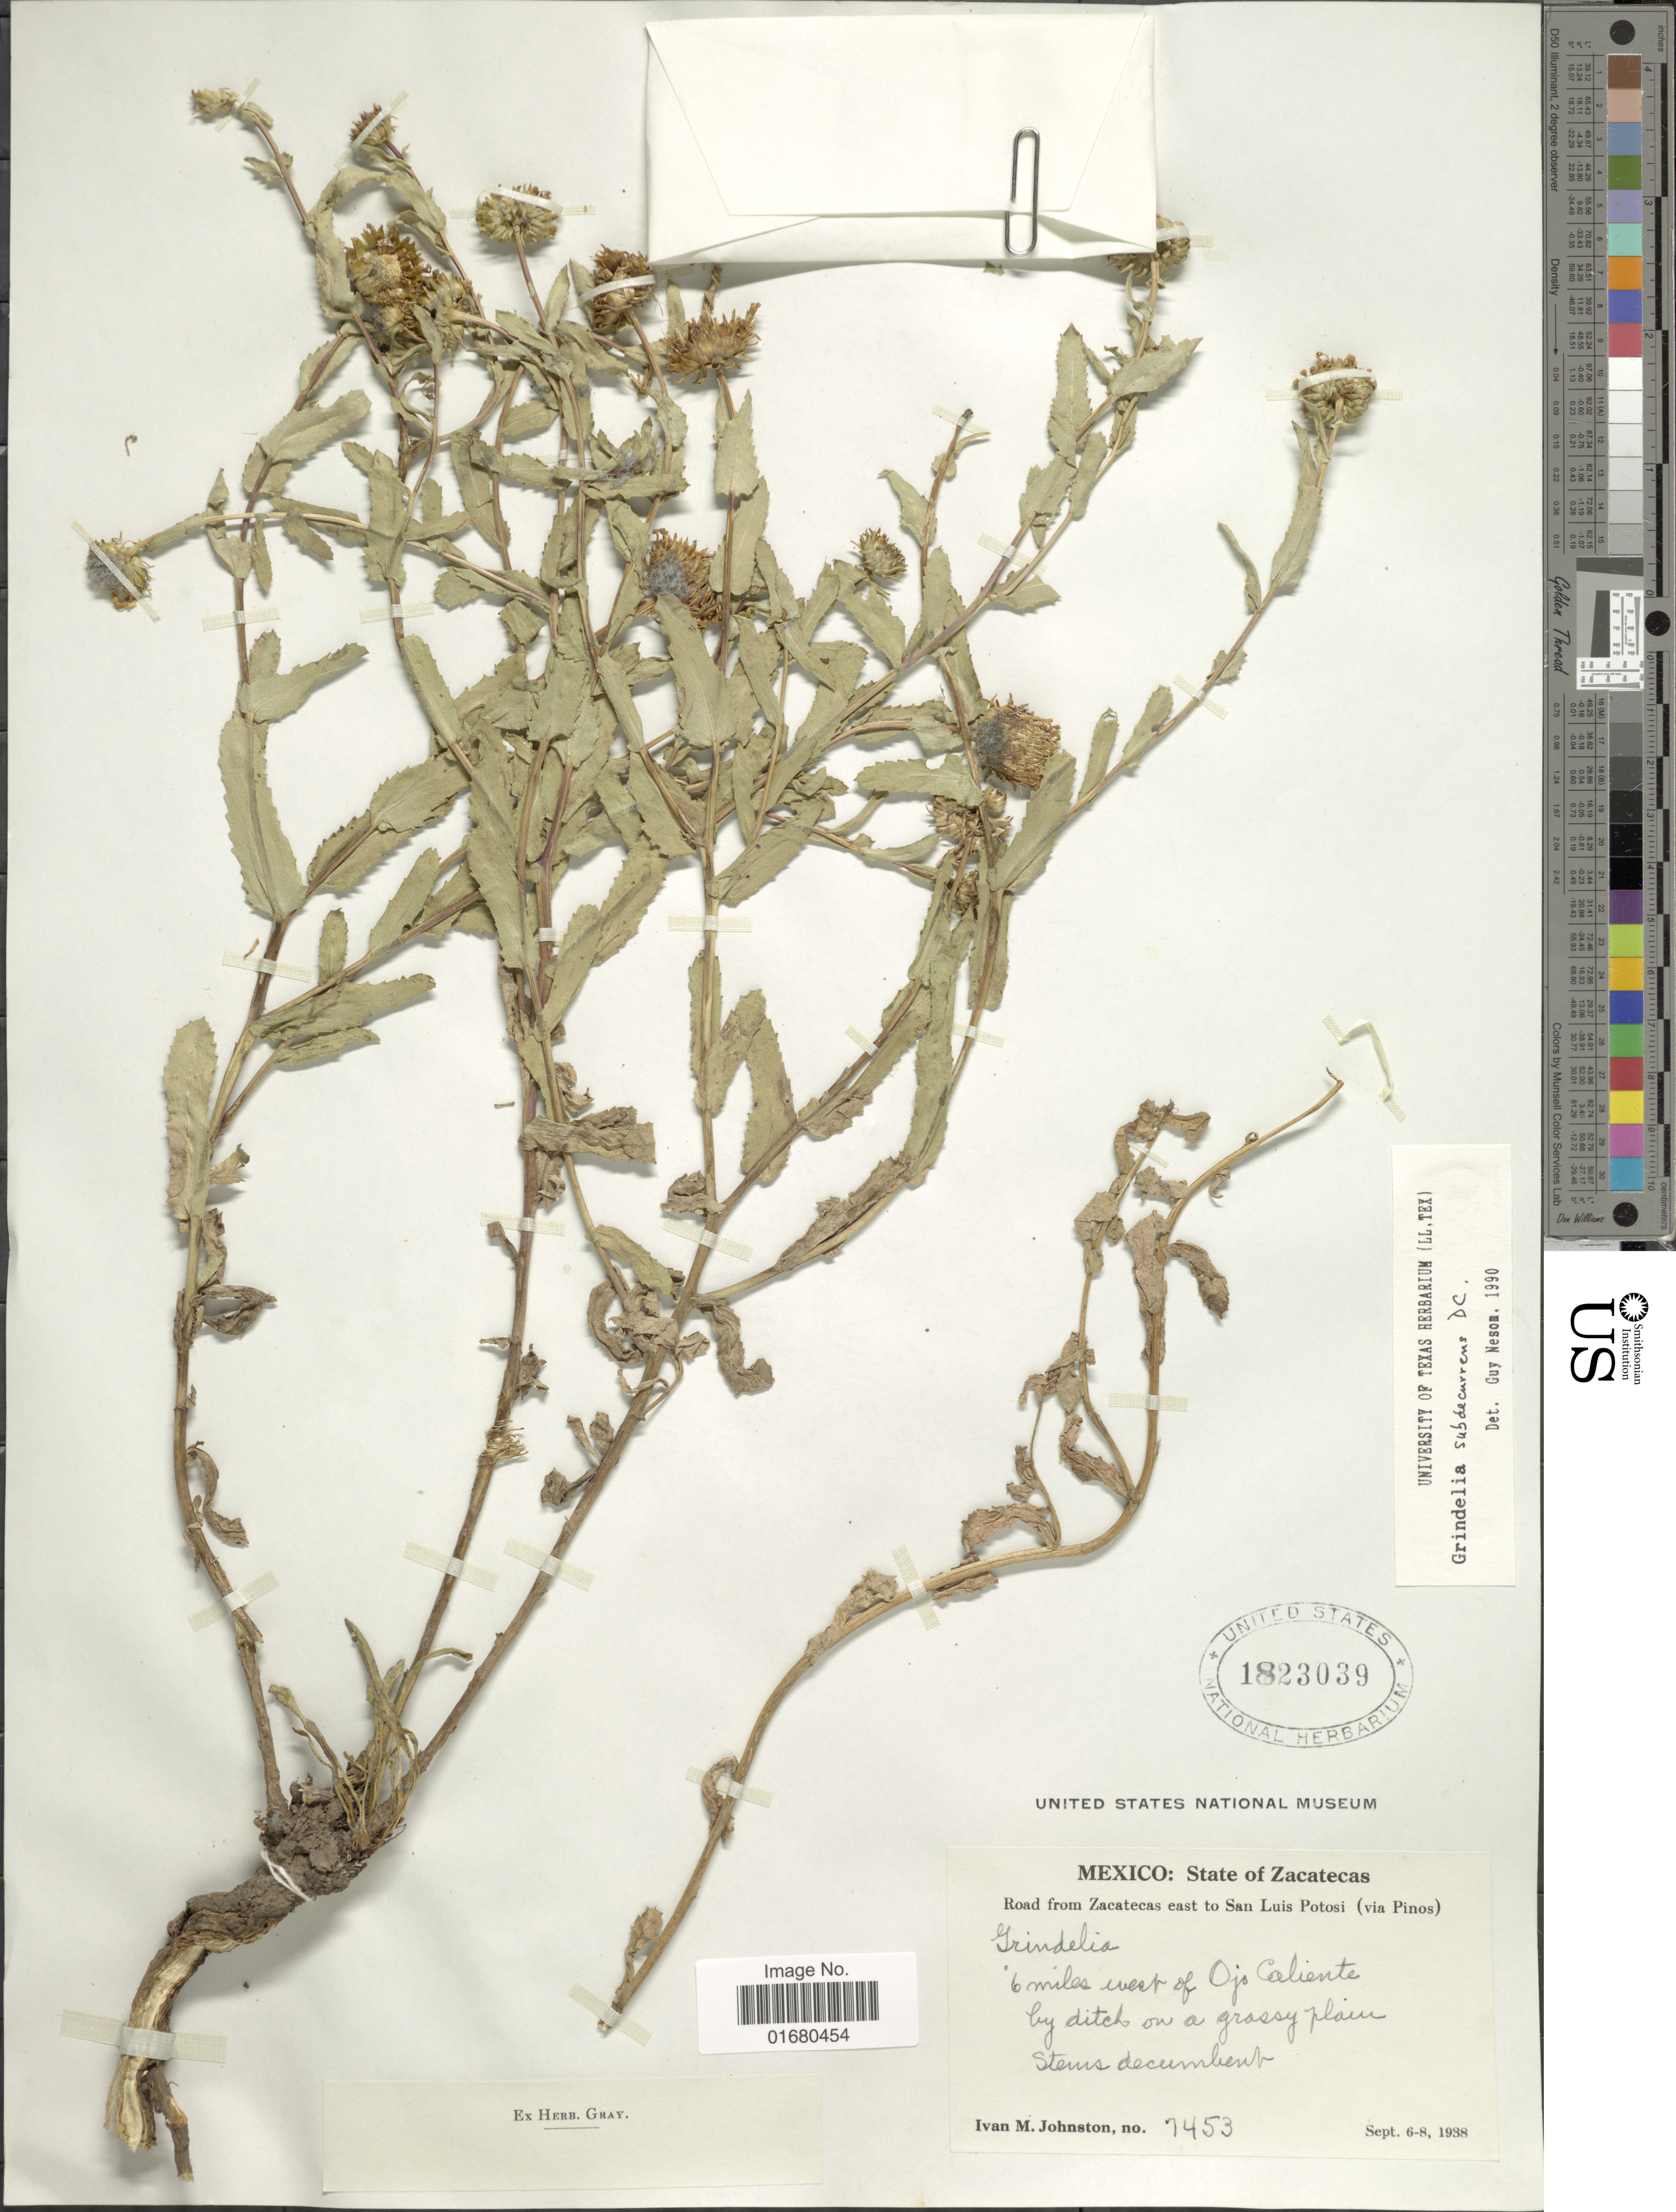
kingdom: Plantae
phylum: Tracheophyta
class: Magnoliopsida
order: Asterales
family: Asteraceae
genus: Grindelia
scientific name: Grindelia subdecurrens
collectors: I.M. Johnston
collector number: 7453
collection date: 1938-09-06/1938-09-08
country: Mexico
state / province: Zacatecas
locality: Road from Zacatecas east to San Luis Potosi (via Pinos), 6 miles west of Ojo Caliente, by ditch on a grassy plain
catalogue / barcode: US 1823039